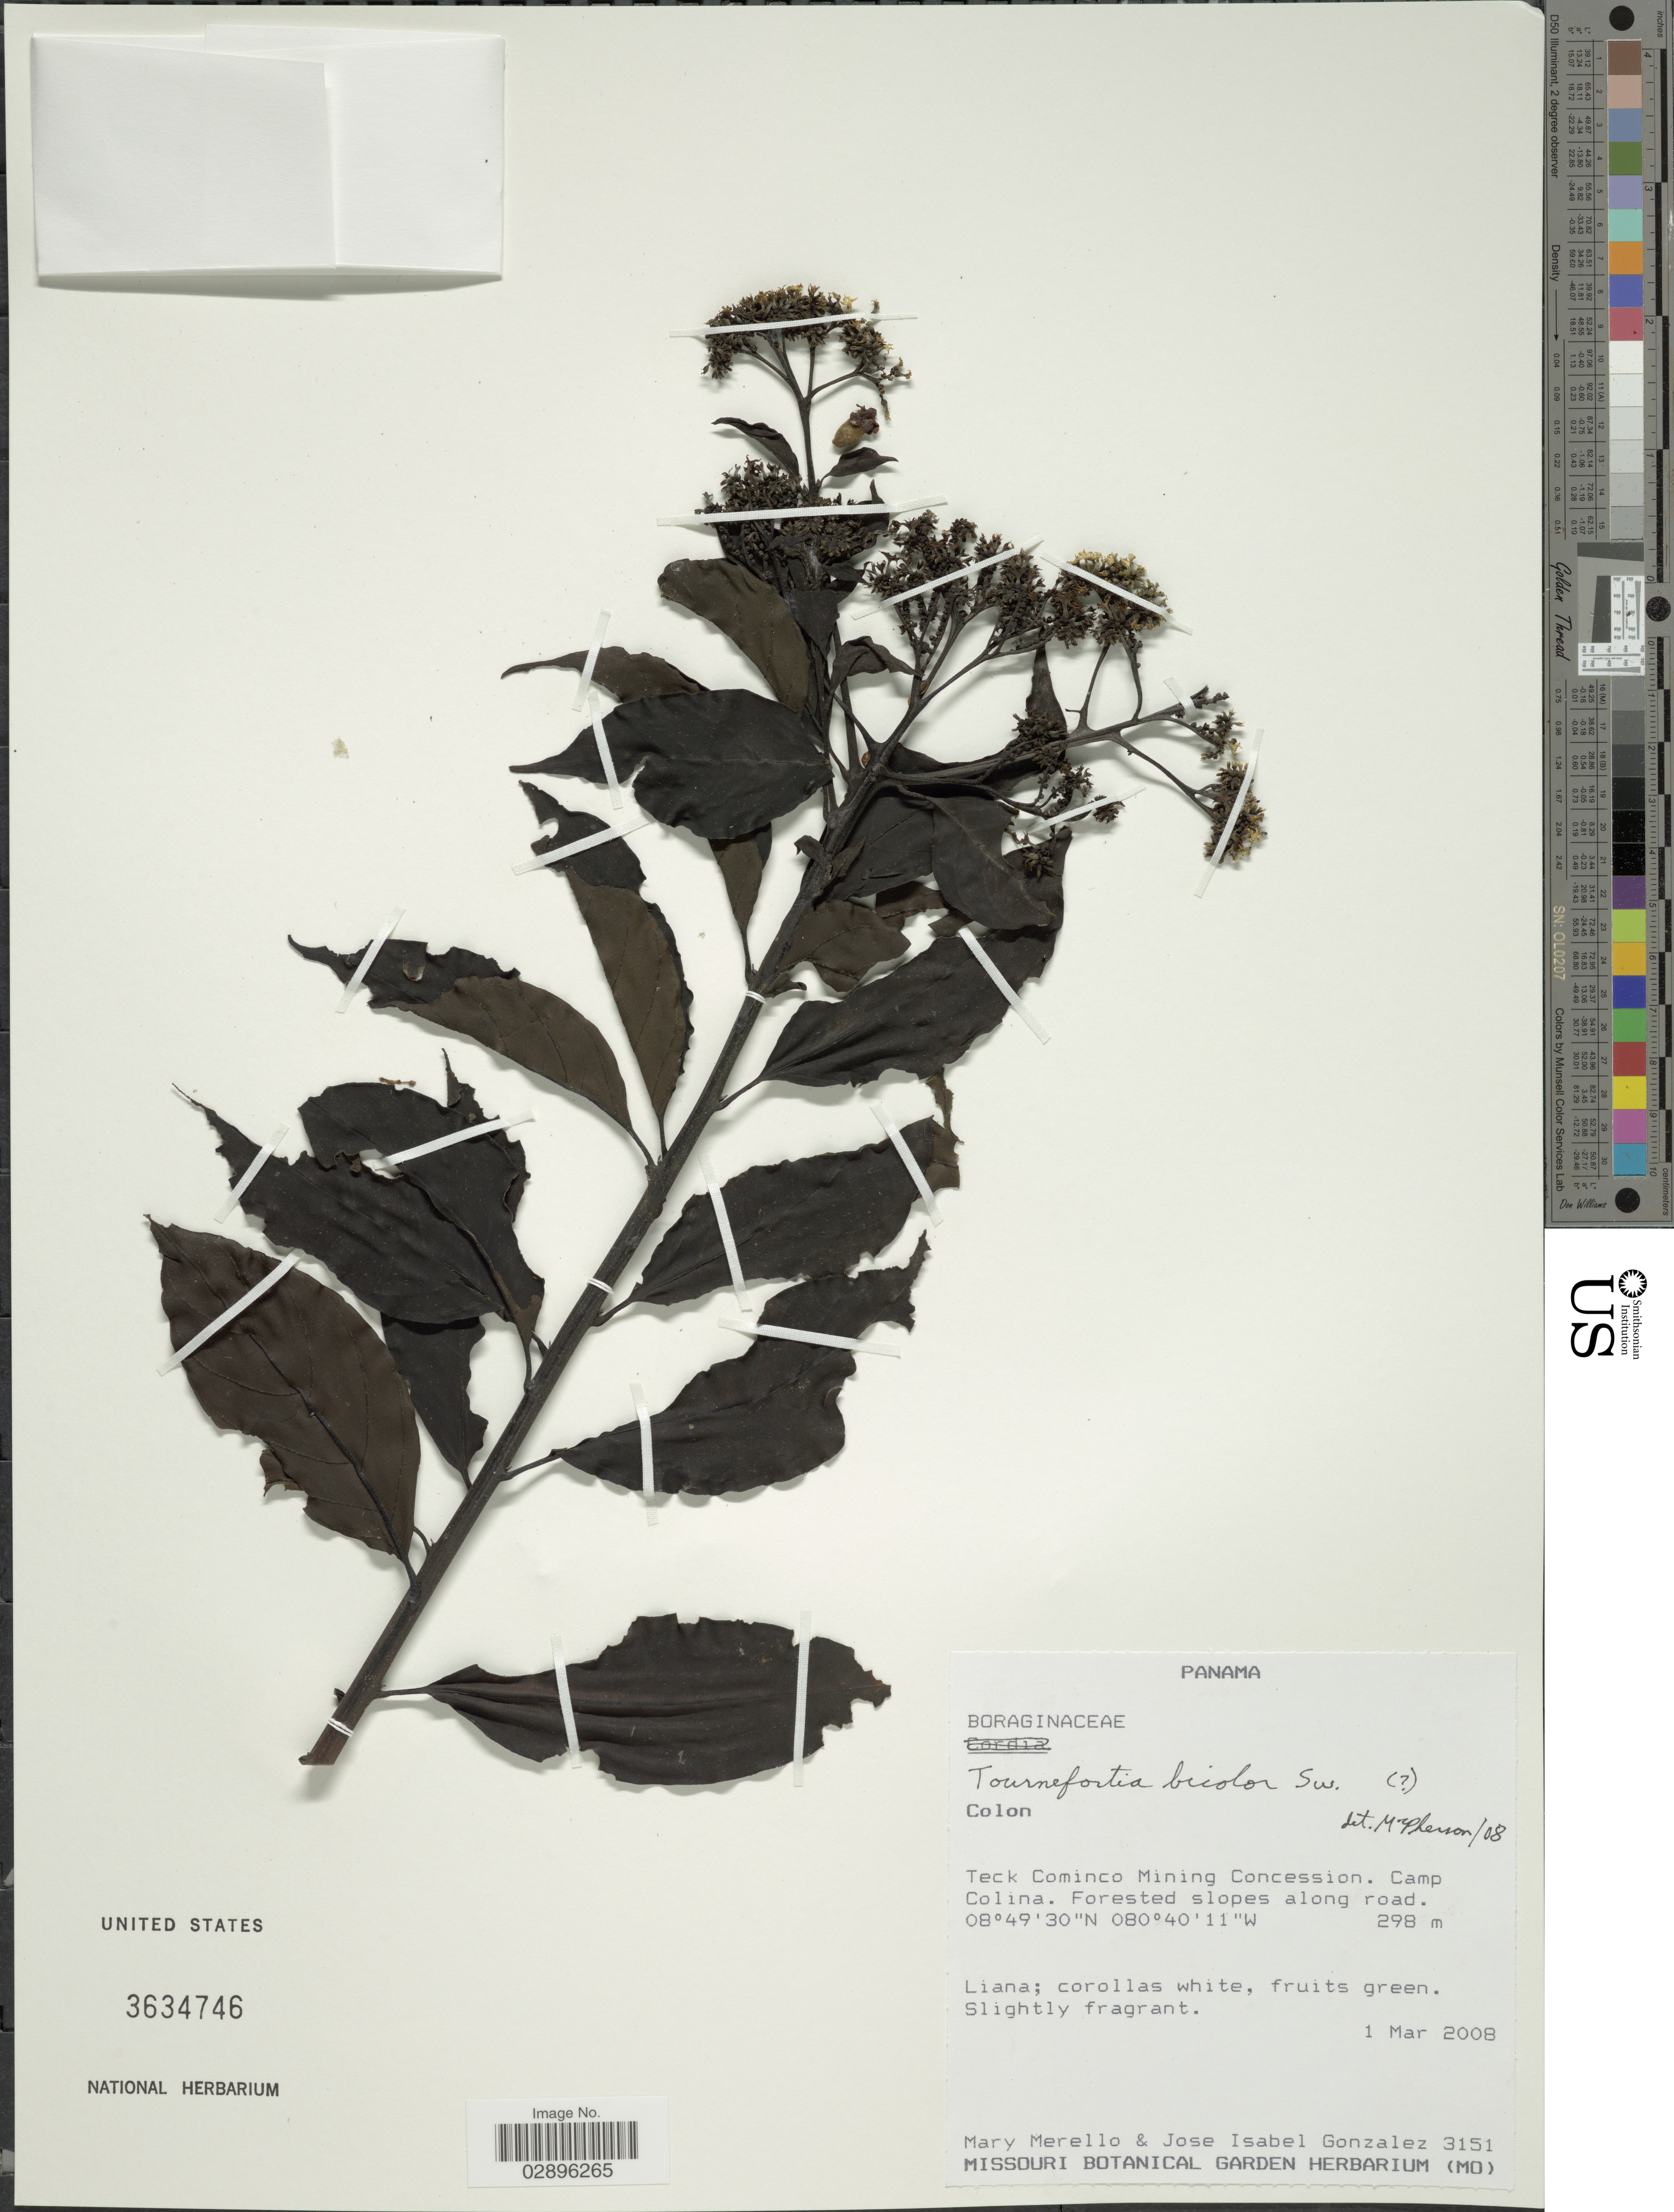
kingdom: Plantae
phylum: Tracheophyta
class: Magnoliopsida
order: Boraginales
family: Heliotropiaceae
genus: Tournefortia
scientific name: Tournefortia bicolor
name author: Sw.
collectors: M. Merello & J. Isabel Gonzalez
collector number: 3151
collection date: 2008-03-01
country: Panama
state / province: Colón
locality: Teck Cominco Mining Concession. Camp Colina. Forested slopes along road.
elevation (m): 298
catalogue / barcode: US 3634746